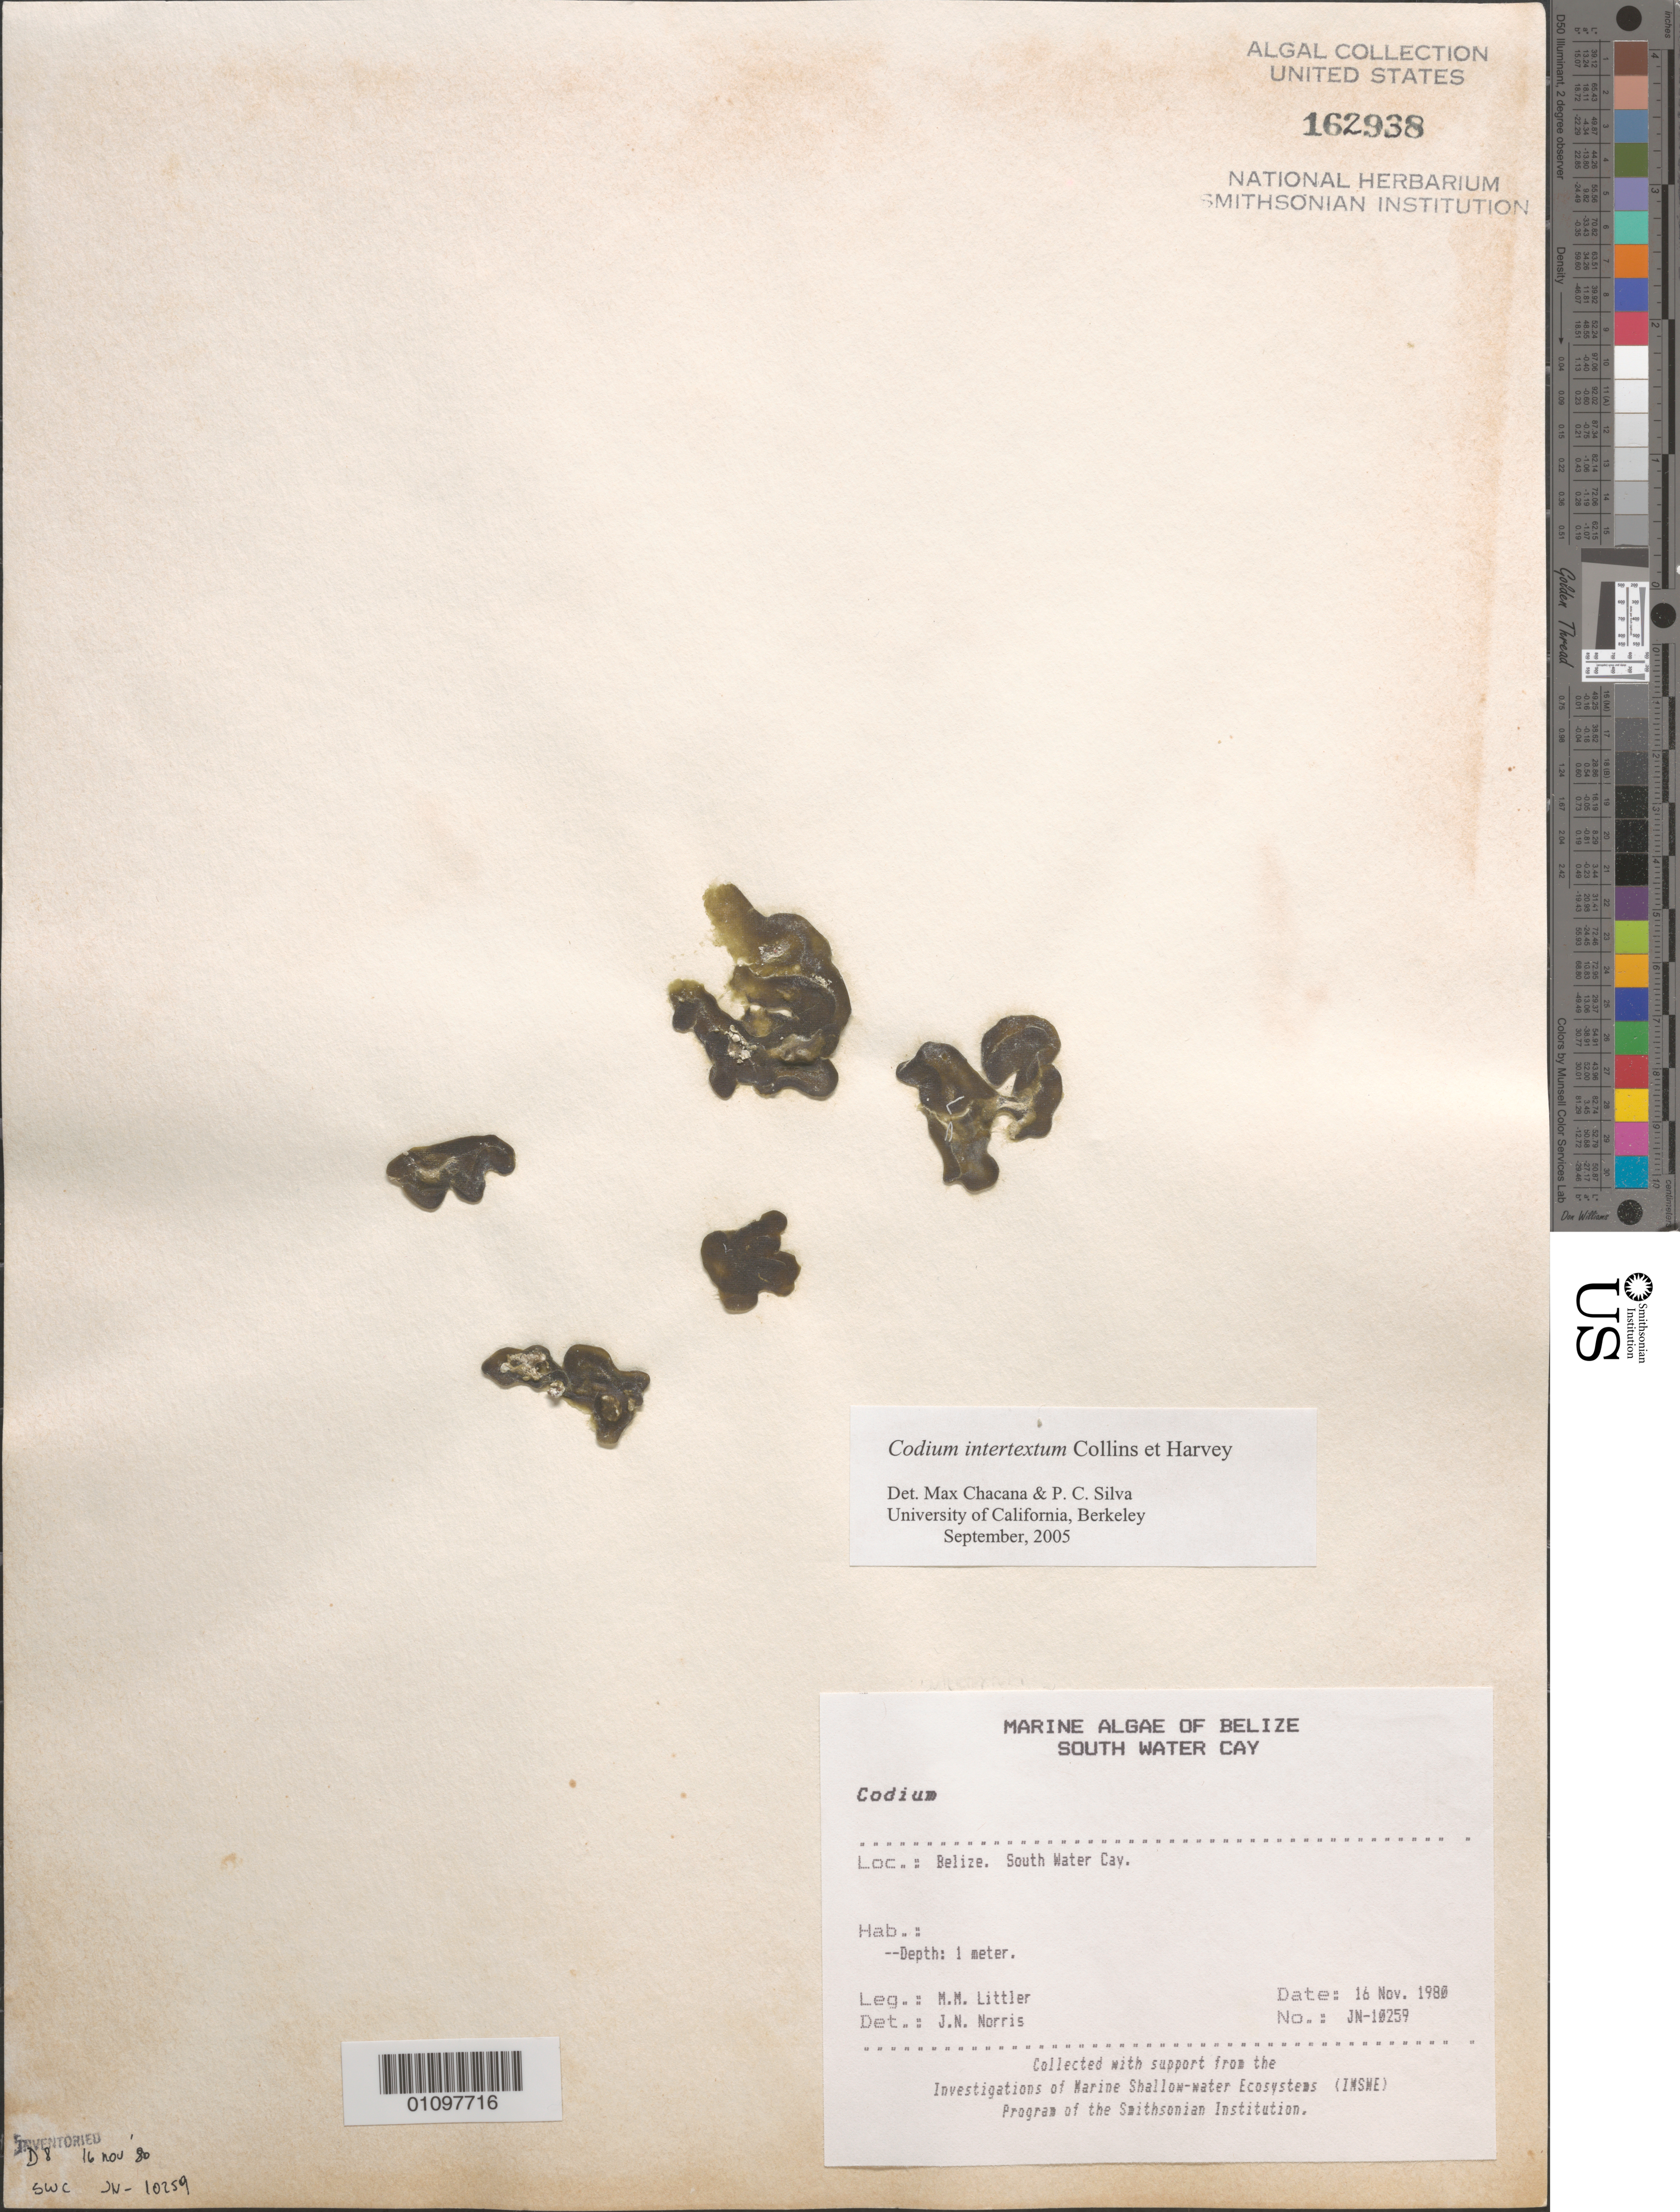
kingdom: Plantae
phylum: Chlorophyta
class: Ulvophyceae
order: Bryopsidales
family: Codiaceae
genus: Codium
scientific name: Codium intertextum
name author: Collins & Herv.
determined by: Chacana, M. E.; Silva, P. C.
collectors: M. M. Littler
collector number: JN-10259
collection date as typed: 16 Nov 1980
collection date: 1980-11-16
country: Belize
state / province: Stann Creek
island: South Water Cay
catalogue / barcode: US 162938